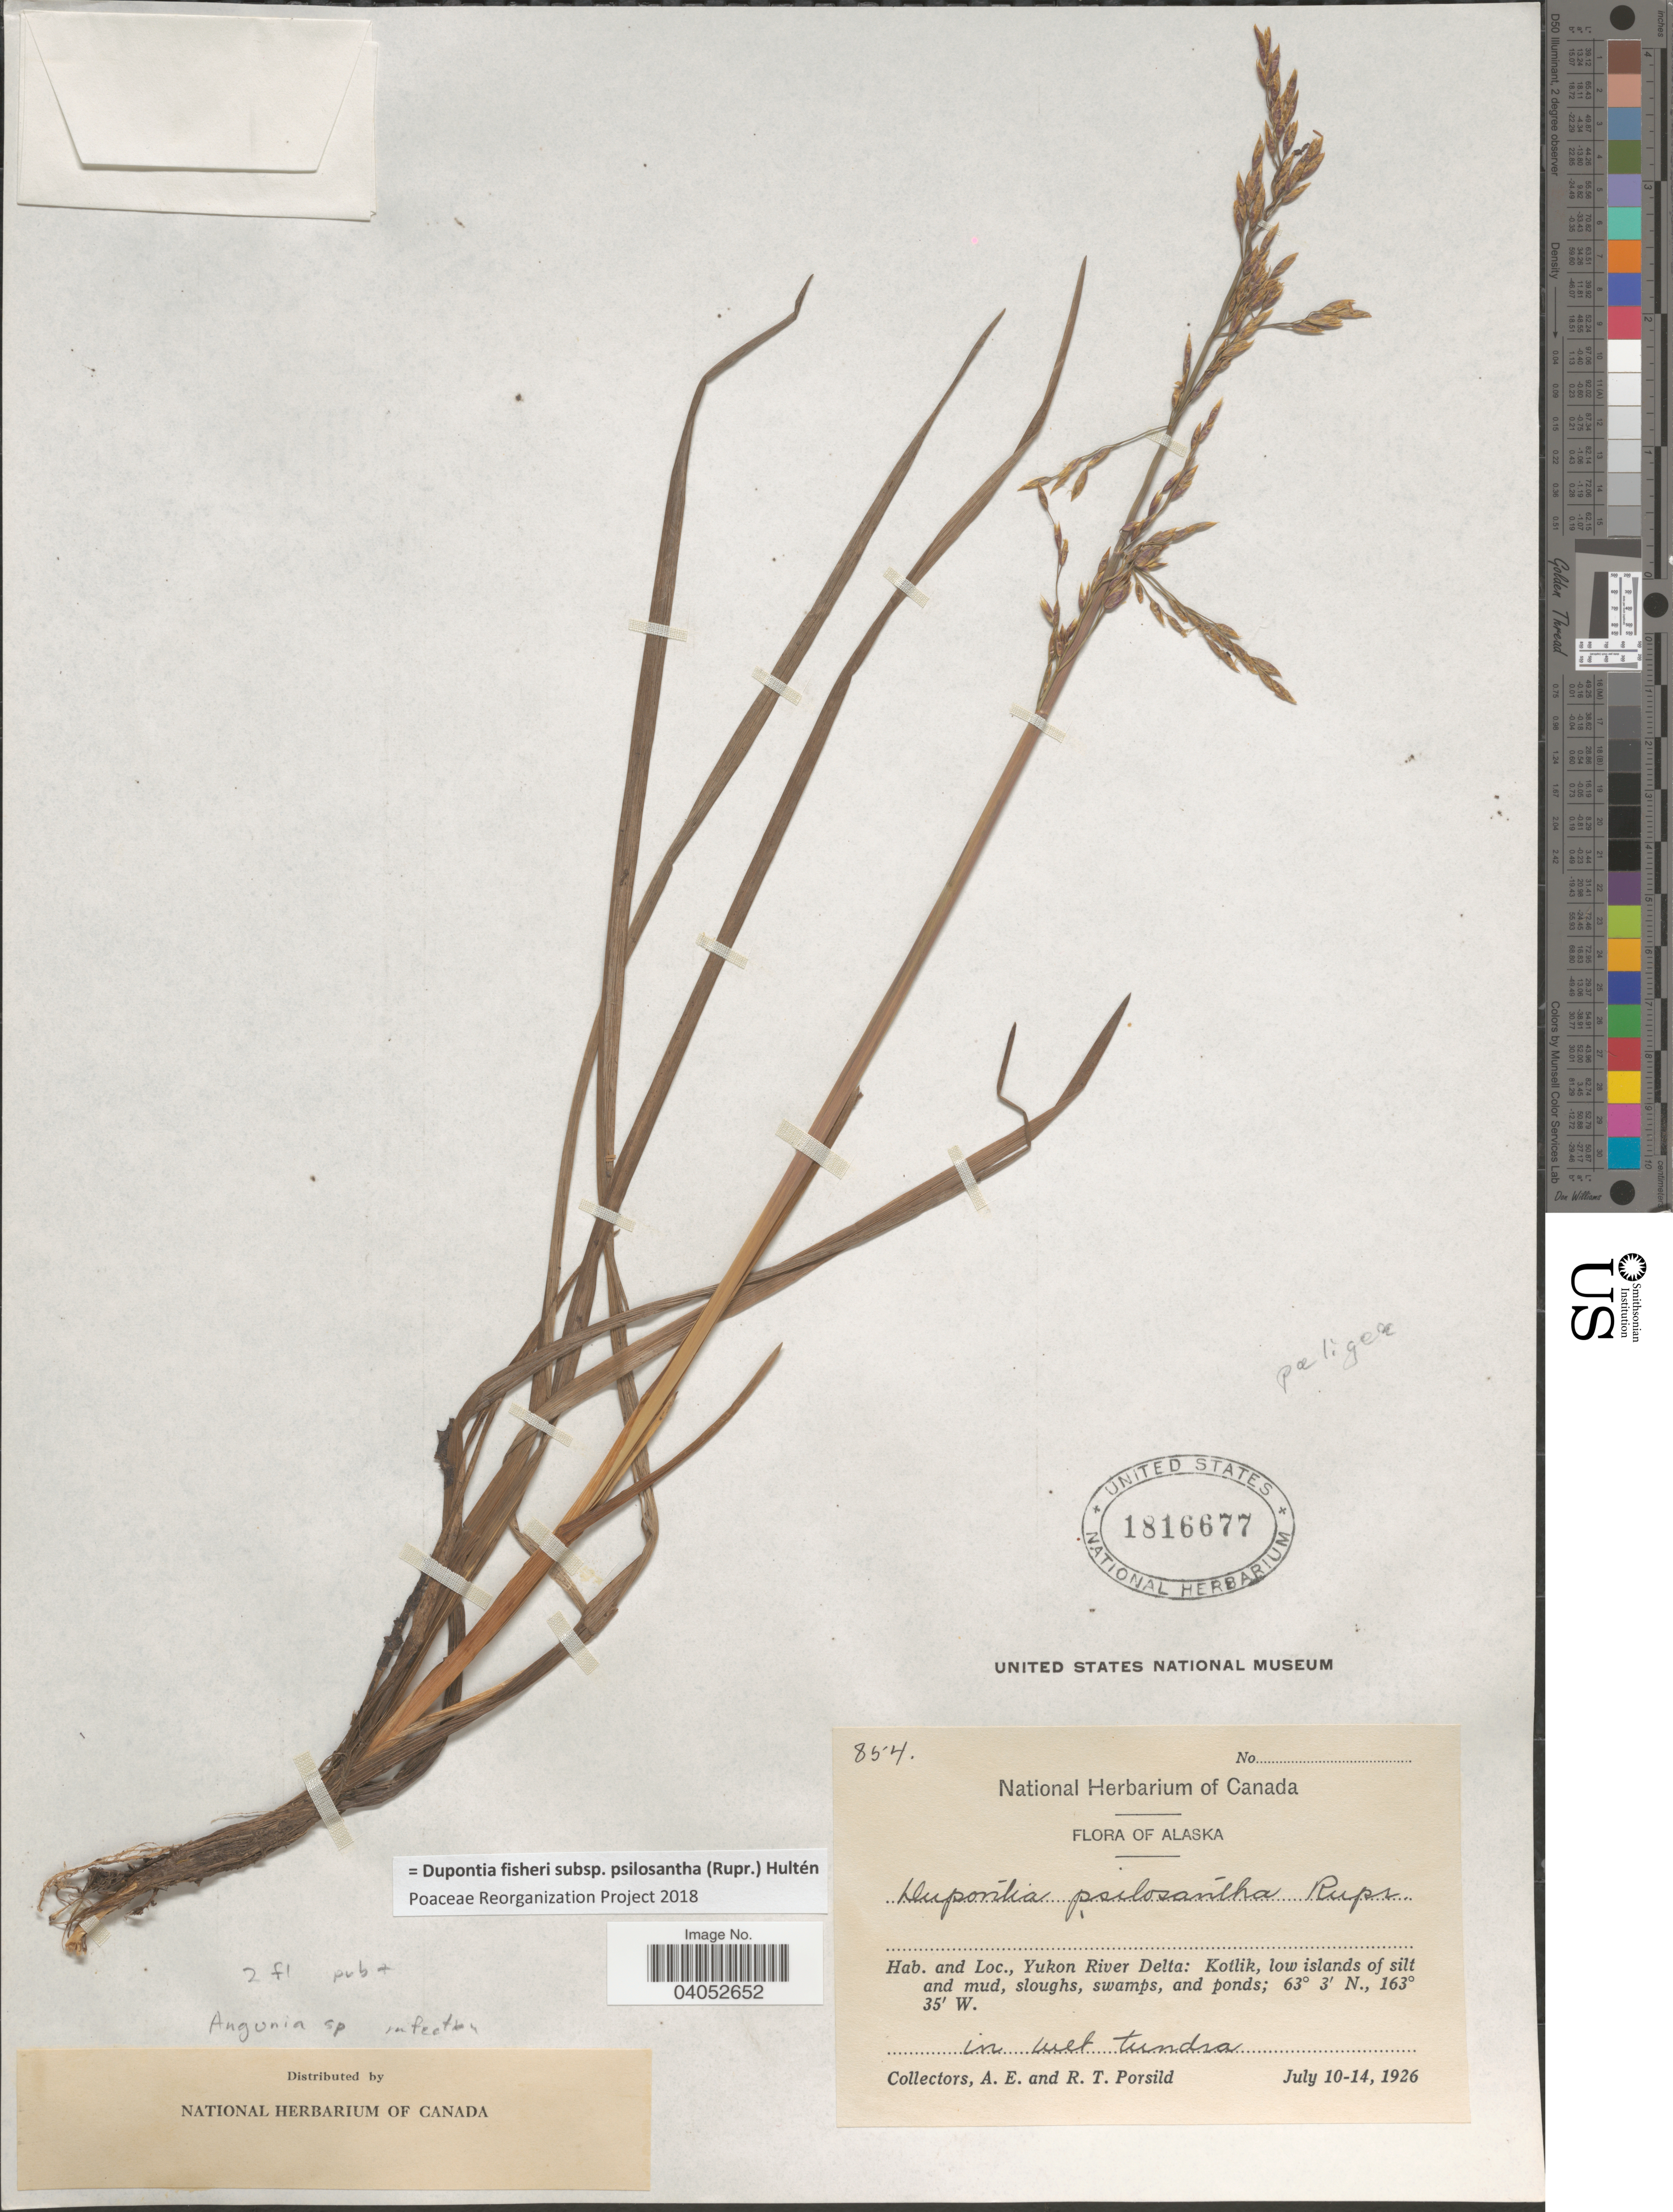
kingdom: Plantae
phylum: Tracheophyta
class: Liliopsida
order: Poales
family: Poaceae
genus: Dupontia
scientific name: Dupontia fisheri subsp. psilosantha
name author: (Rupr.) Hultén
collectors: A. E. Porsild & R. T. Porsild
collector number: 854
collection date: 1926-07-10/1926-07-14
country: United States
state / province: Alaska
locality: Yukon River Delta: Kotlik.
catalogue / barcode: US 1816677